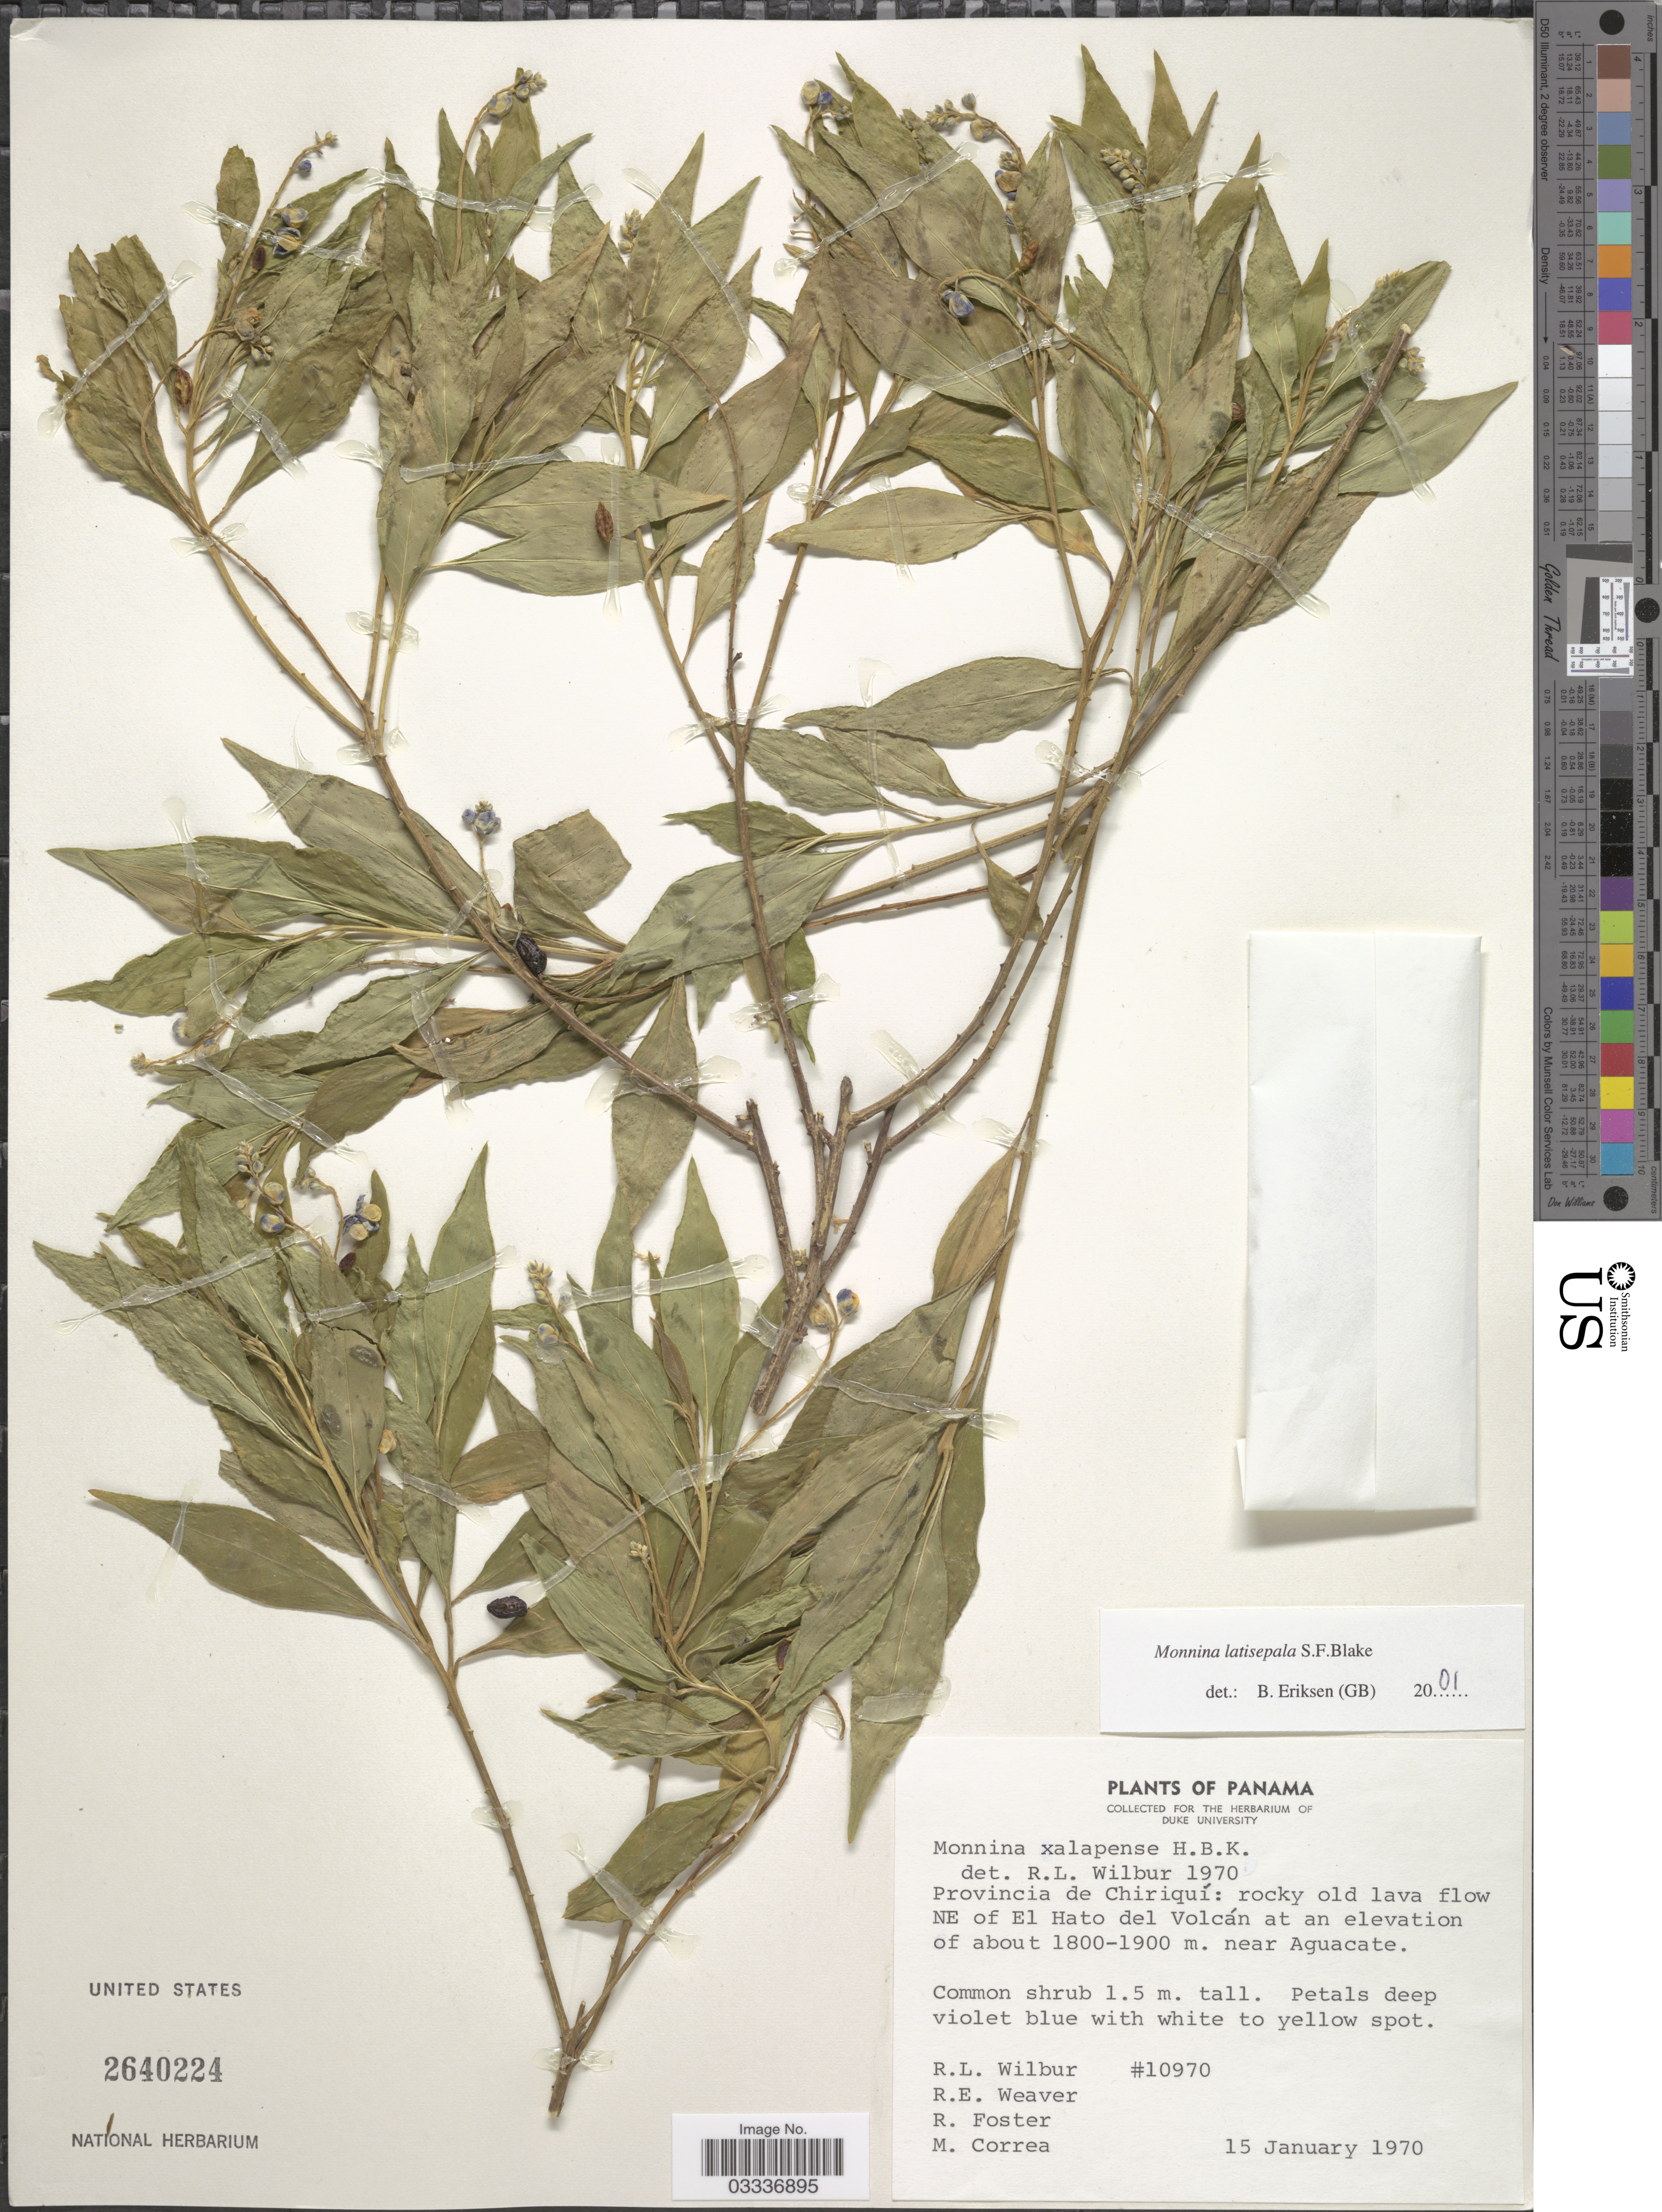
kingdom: Plantae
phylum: Tracheophyta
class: Magnoliopsida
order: Fabales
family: Polygalaceae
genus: Monnina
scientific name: Monnina latisepala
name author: S.F. Blake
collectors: R. L. Wilbur, R. E. Weaver, R. Foster & M. Correa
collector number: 10970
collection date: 1970-01-15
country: Panama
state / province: Chiriqui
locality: Rocky old lava flow NE of El Hato del Volcán near Aguacate.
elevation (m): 1800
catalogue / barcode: US 2640224